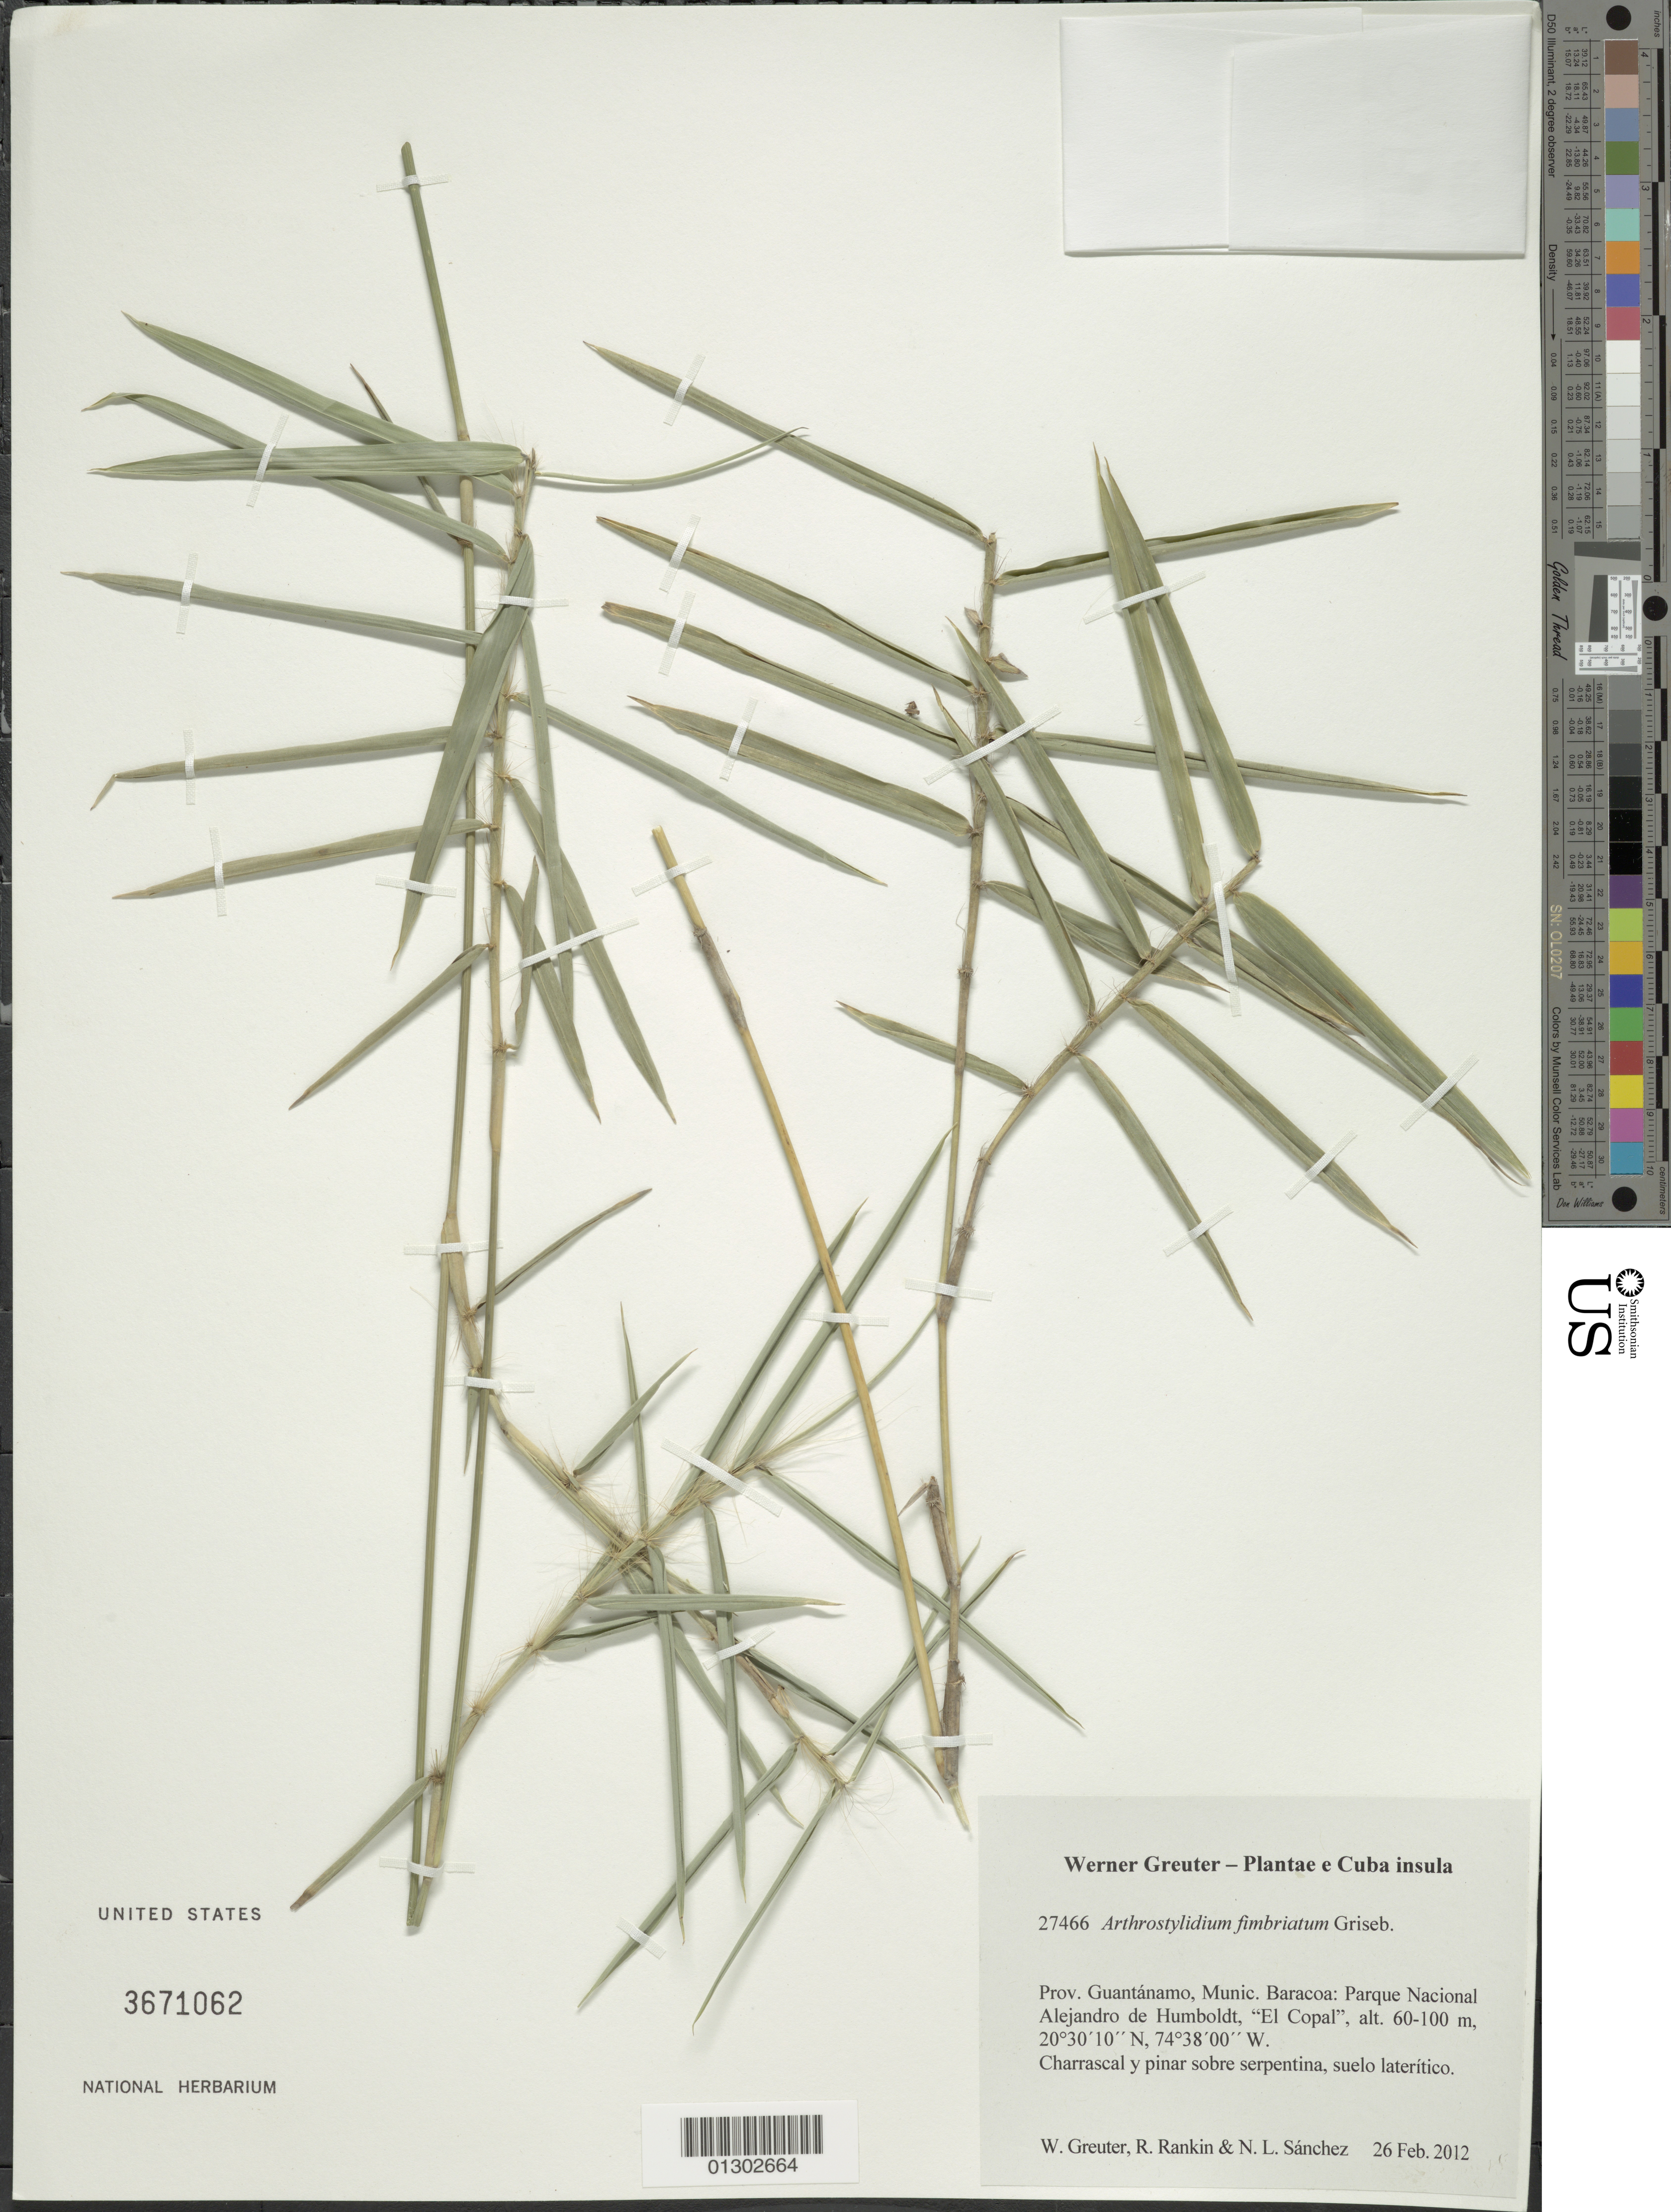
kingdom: Plantae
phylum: Tracheophyta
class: Liliopsida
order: Poales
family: Poaceae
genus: Arthrostylidium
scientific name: Arthrostylidium fimbriatum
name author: Griseb.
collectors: W. R. Greuter, R. Rankin Rodriguez & N. Sanchez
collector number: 27466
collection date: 2012-02-26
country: Cuba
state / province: Guantanamo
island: Cuba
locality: Munic. Baracoa; Parque Nacional Alejandro de Humboldt, "El Copal".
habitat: Charrascal y pinar sobre serpentina, suelo laterítico.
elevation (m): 60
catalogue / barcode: US 3671062